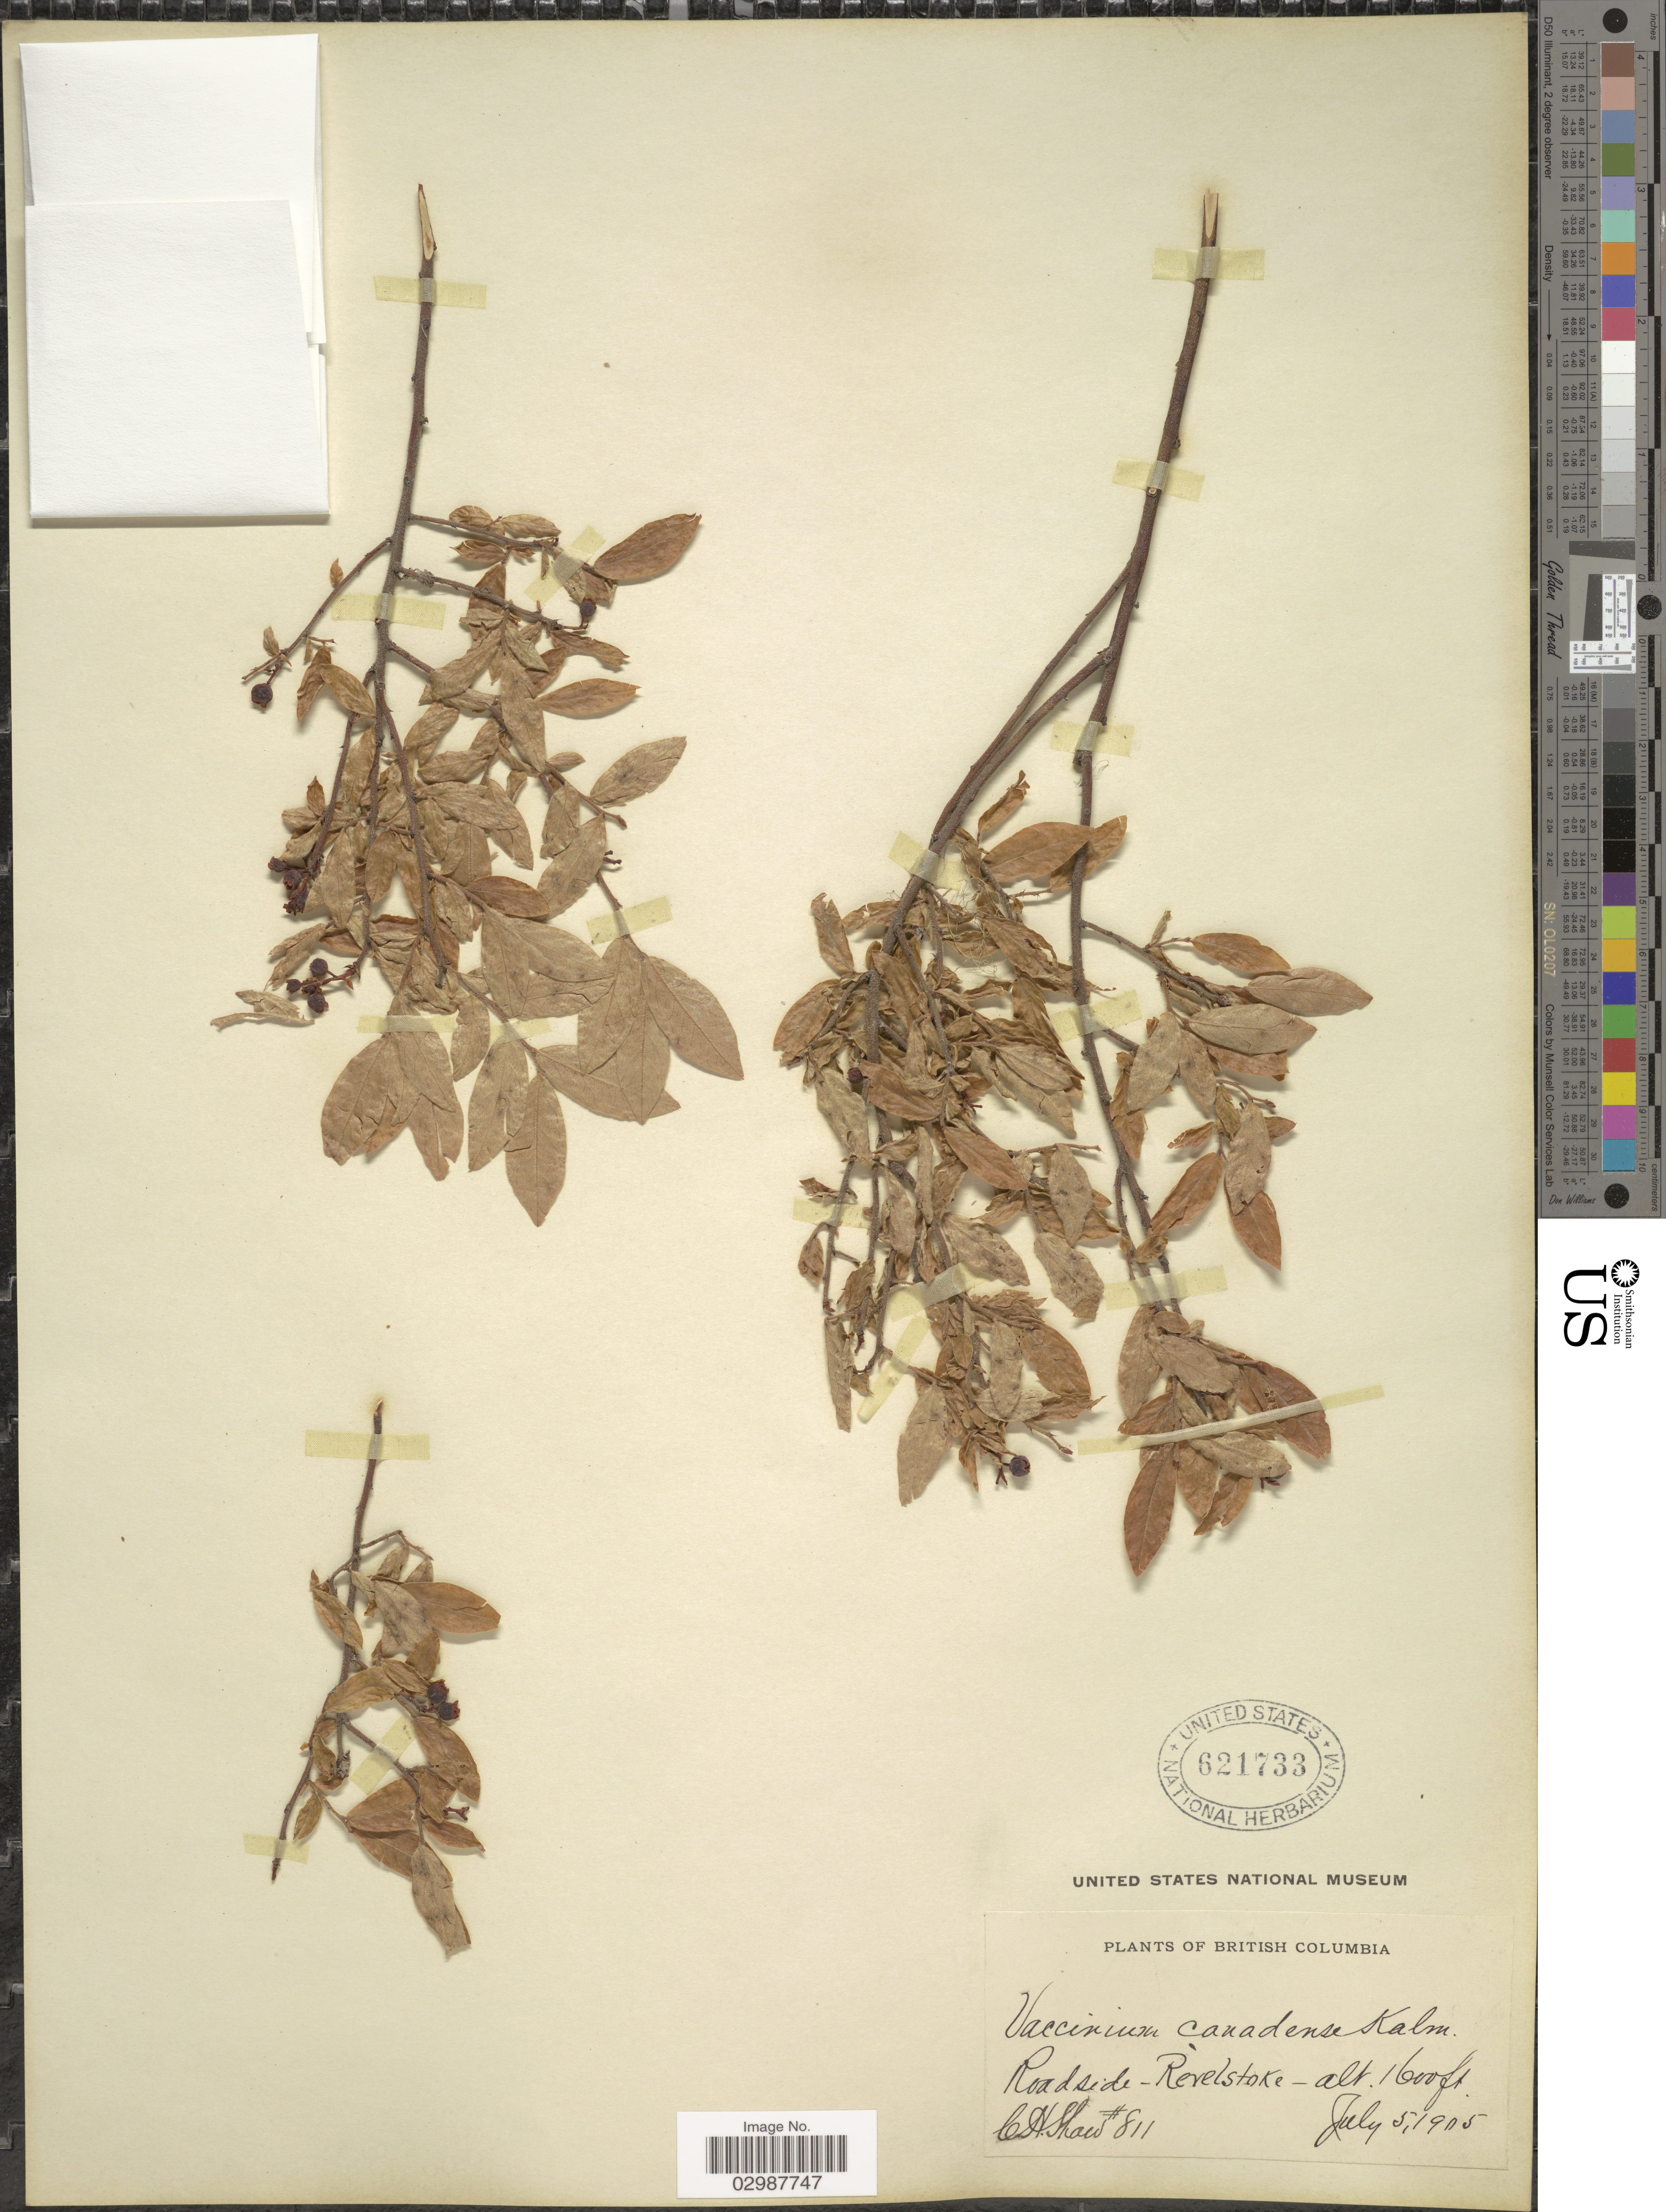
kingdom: Plantae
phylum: Tracheophyta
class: Magnoliopsida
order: Ericales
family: Ericaceae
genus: Vaccinium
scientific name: Vaccinium canadense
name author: Kalm ex Richardson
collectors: C. H. Shaw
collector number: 811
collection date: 1905-07-05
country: Canada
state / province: British Columbia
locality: Roadside - Revelstoke.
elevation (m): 488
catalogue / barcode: US 621733